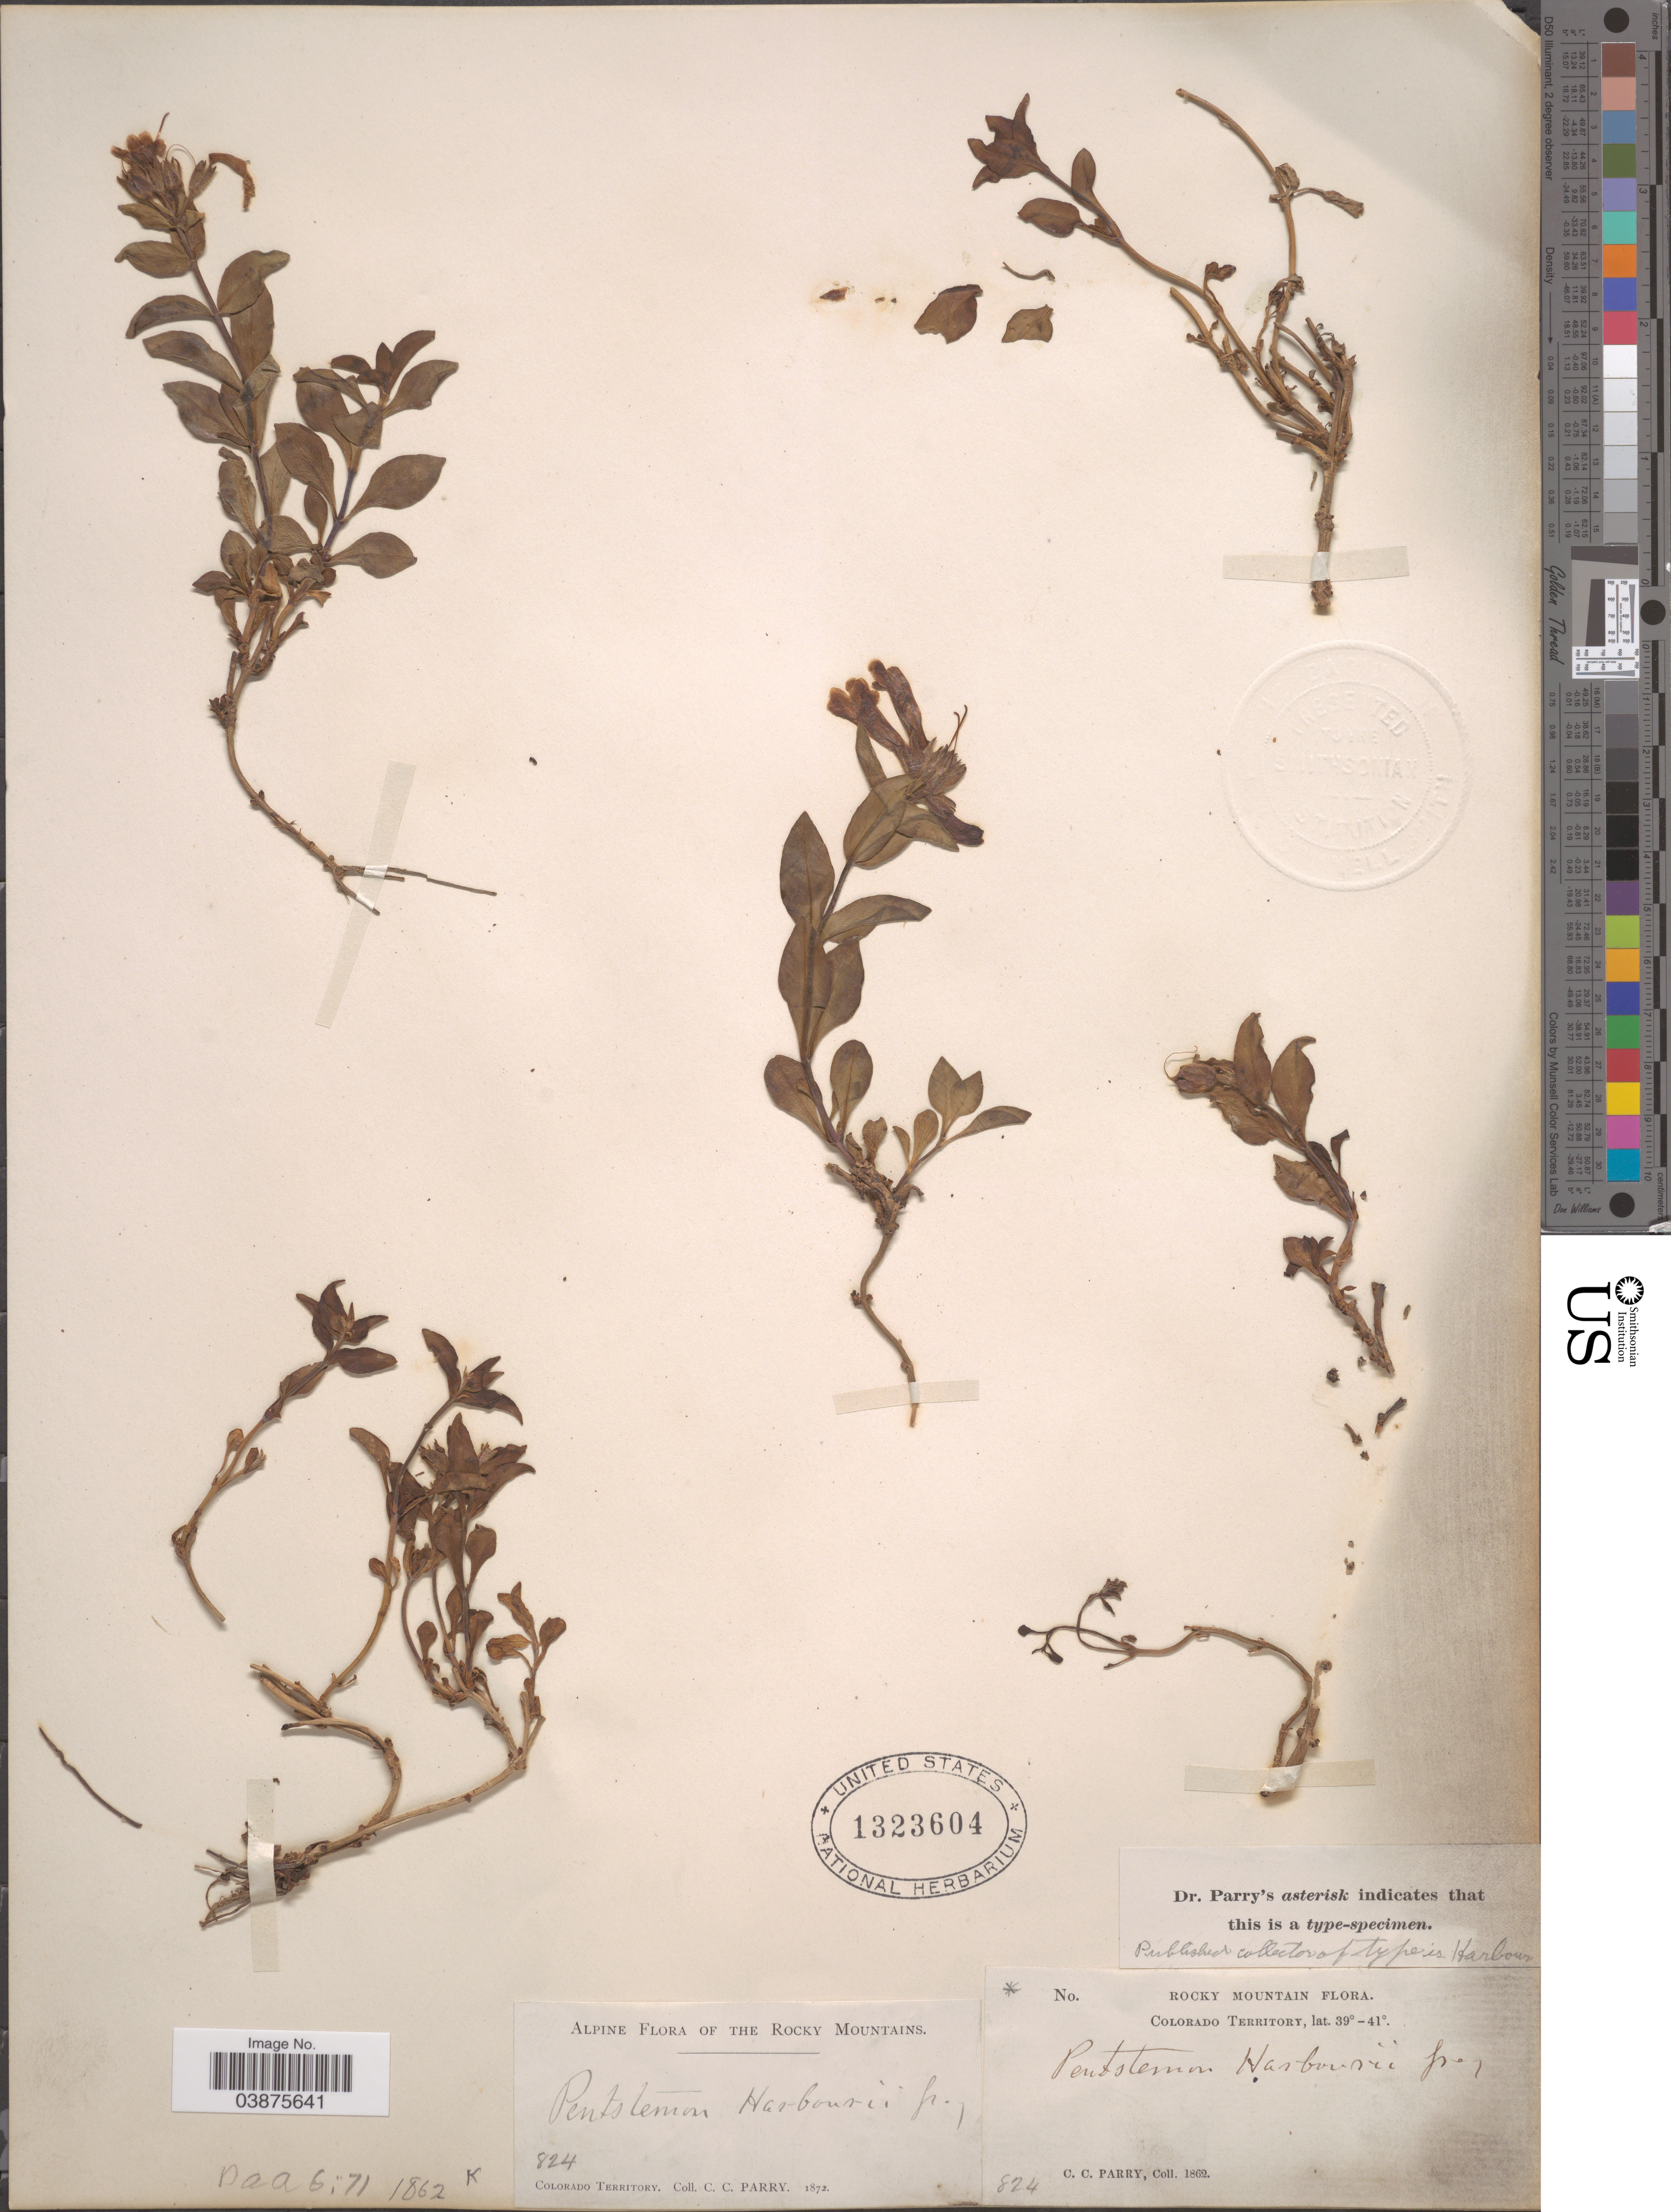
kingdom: Plantae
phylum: Tracheophyta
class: Magnoliopsida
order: Lamiales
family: Plantaginaceae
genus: Penstemon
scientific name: Penstemon harbourii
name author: A. Gray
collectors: C. C. Parry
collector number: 824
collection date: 1872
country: United States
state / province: Colorado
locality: Alpine of The Rocky Mountains. Rocky Mountain.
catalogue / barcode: US 1323604